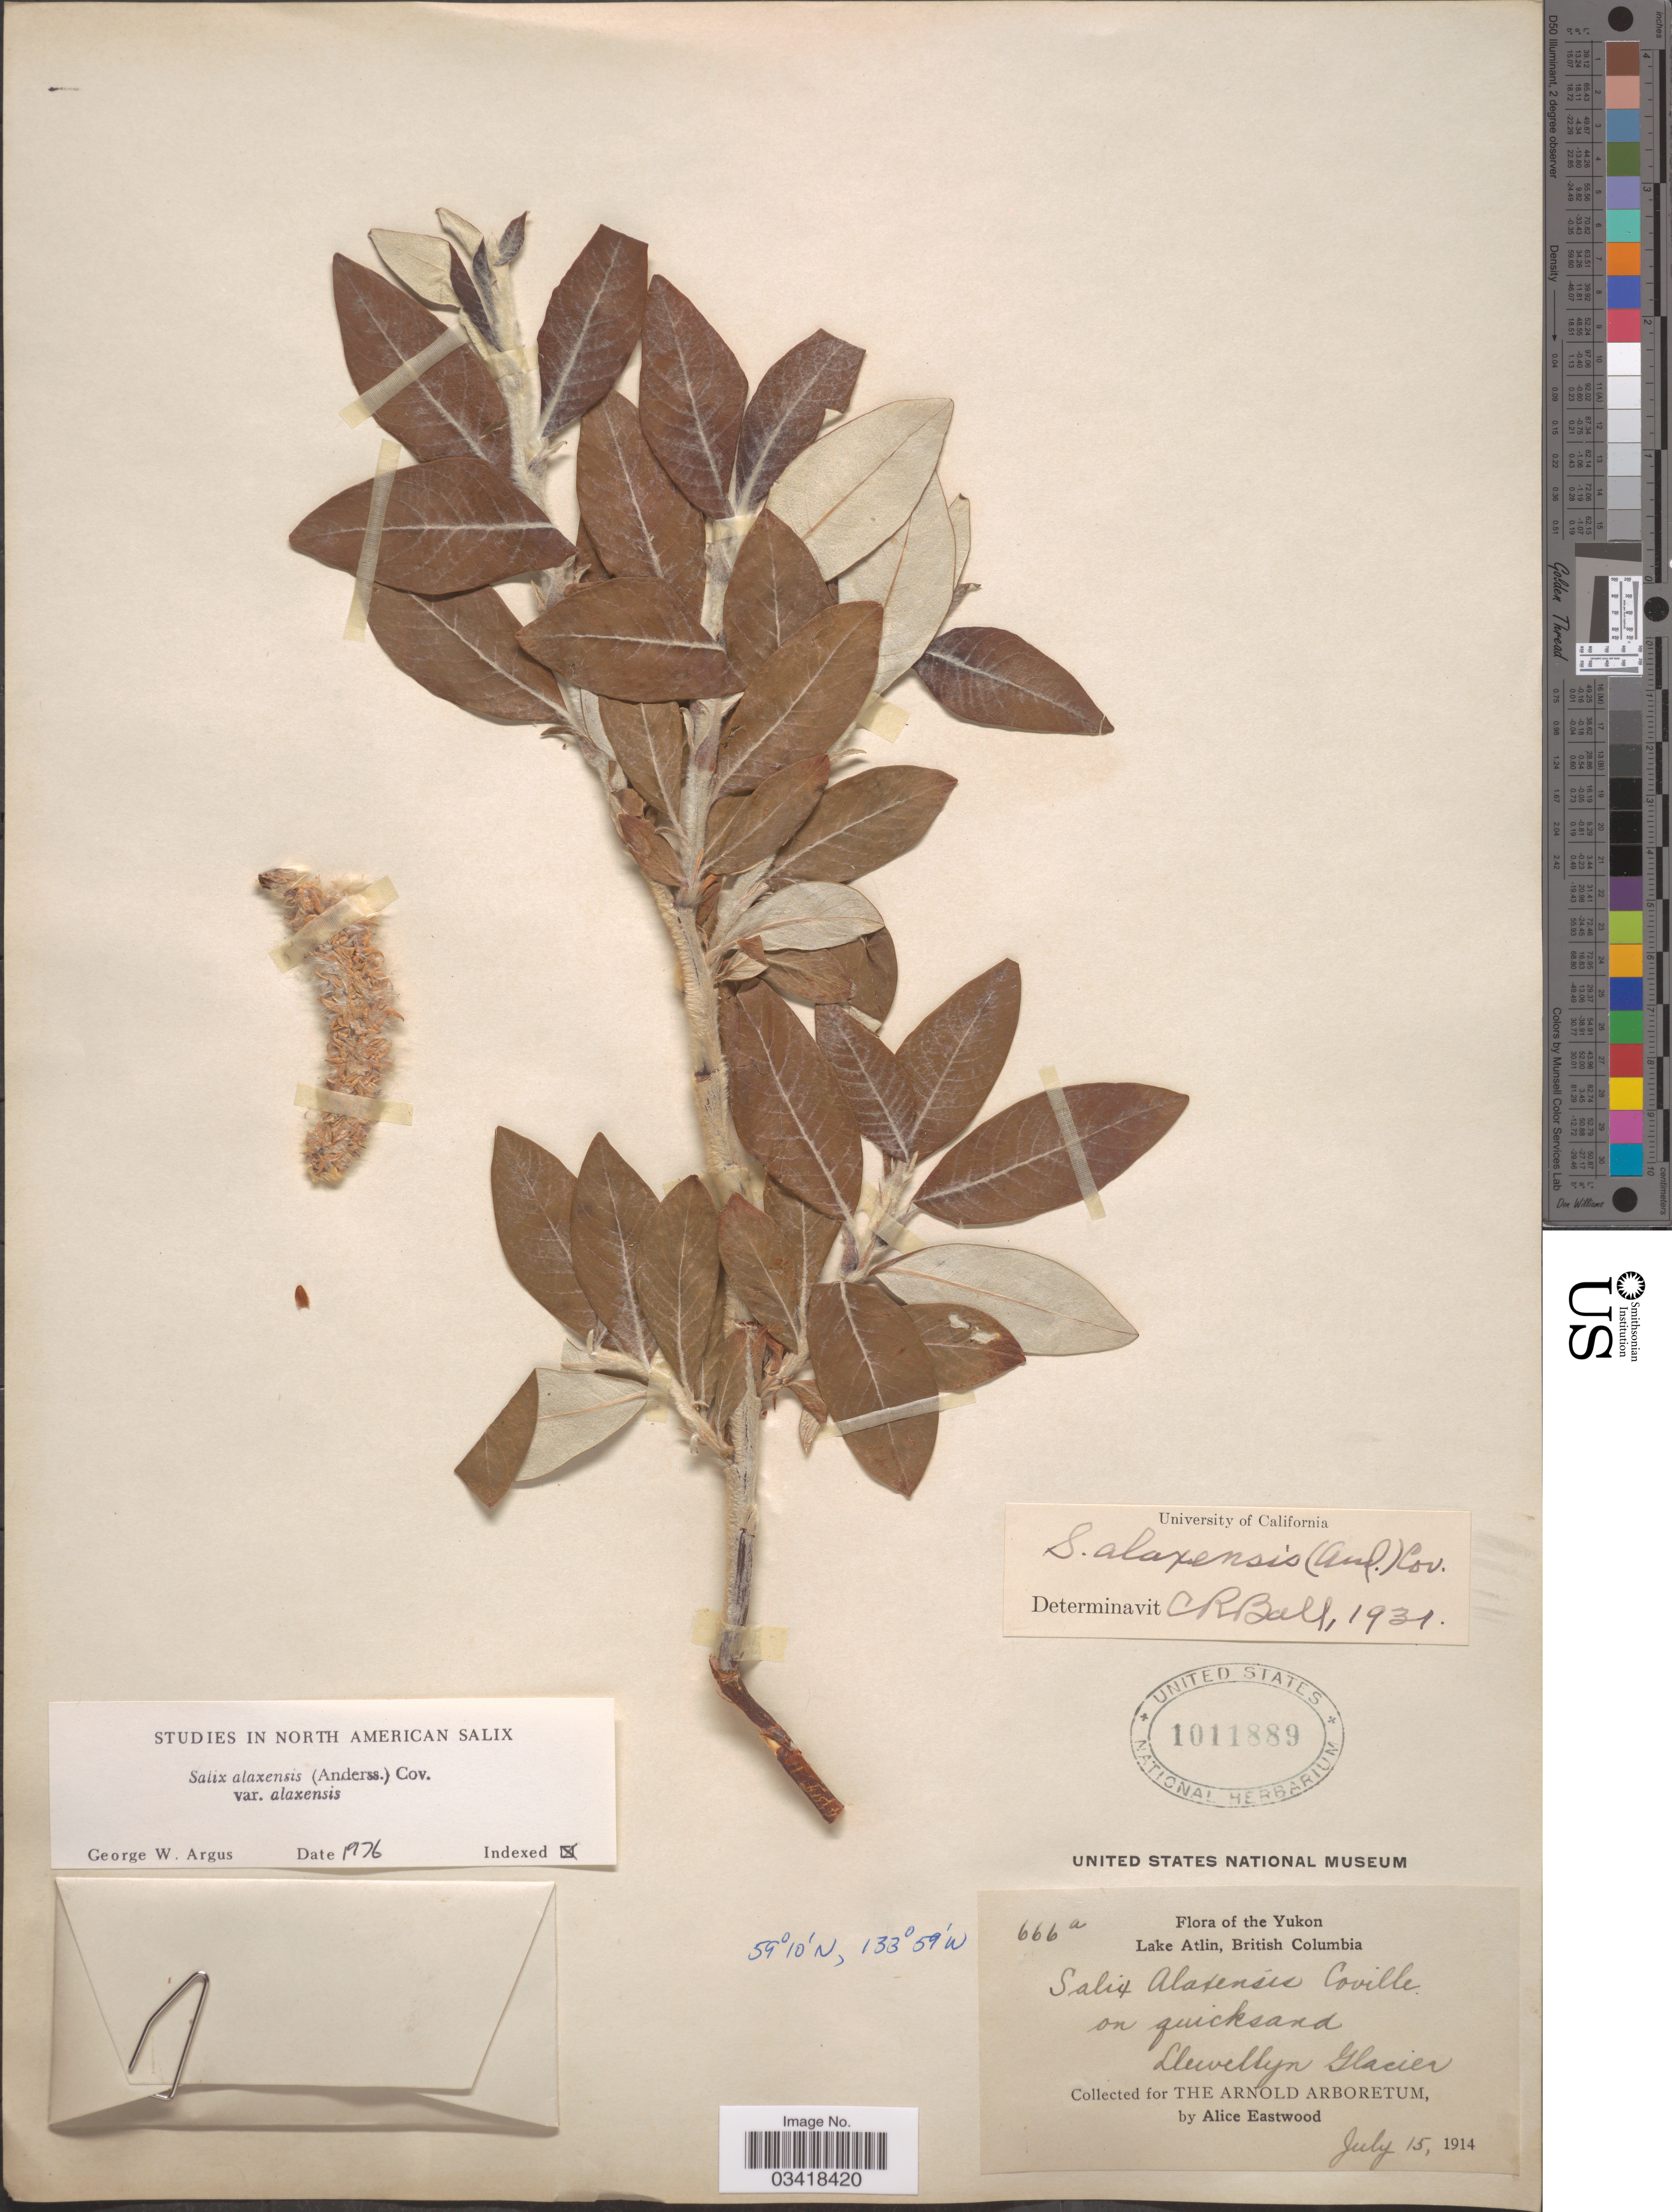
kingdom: Plantae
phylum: Tracheophyta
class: Magnoliopsida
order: Malpighiales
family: Salicaceae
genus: Salix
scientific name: Salix alaxensis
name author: (Andersson) Coville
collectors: A. Eastwood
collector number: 666 a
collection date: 1914-07-15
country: Canada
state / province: British Columbia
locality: The Yukon. Lake Atlin. Llewellyn Glacier.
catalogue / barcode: US 1011889